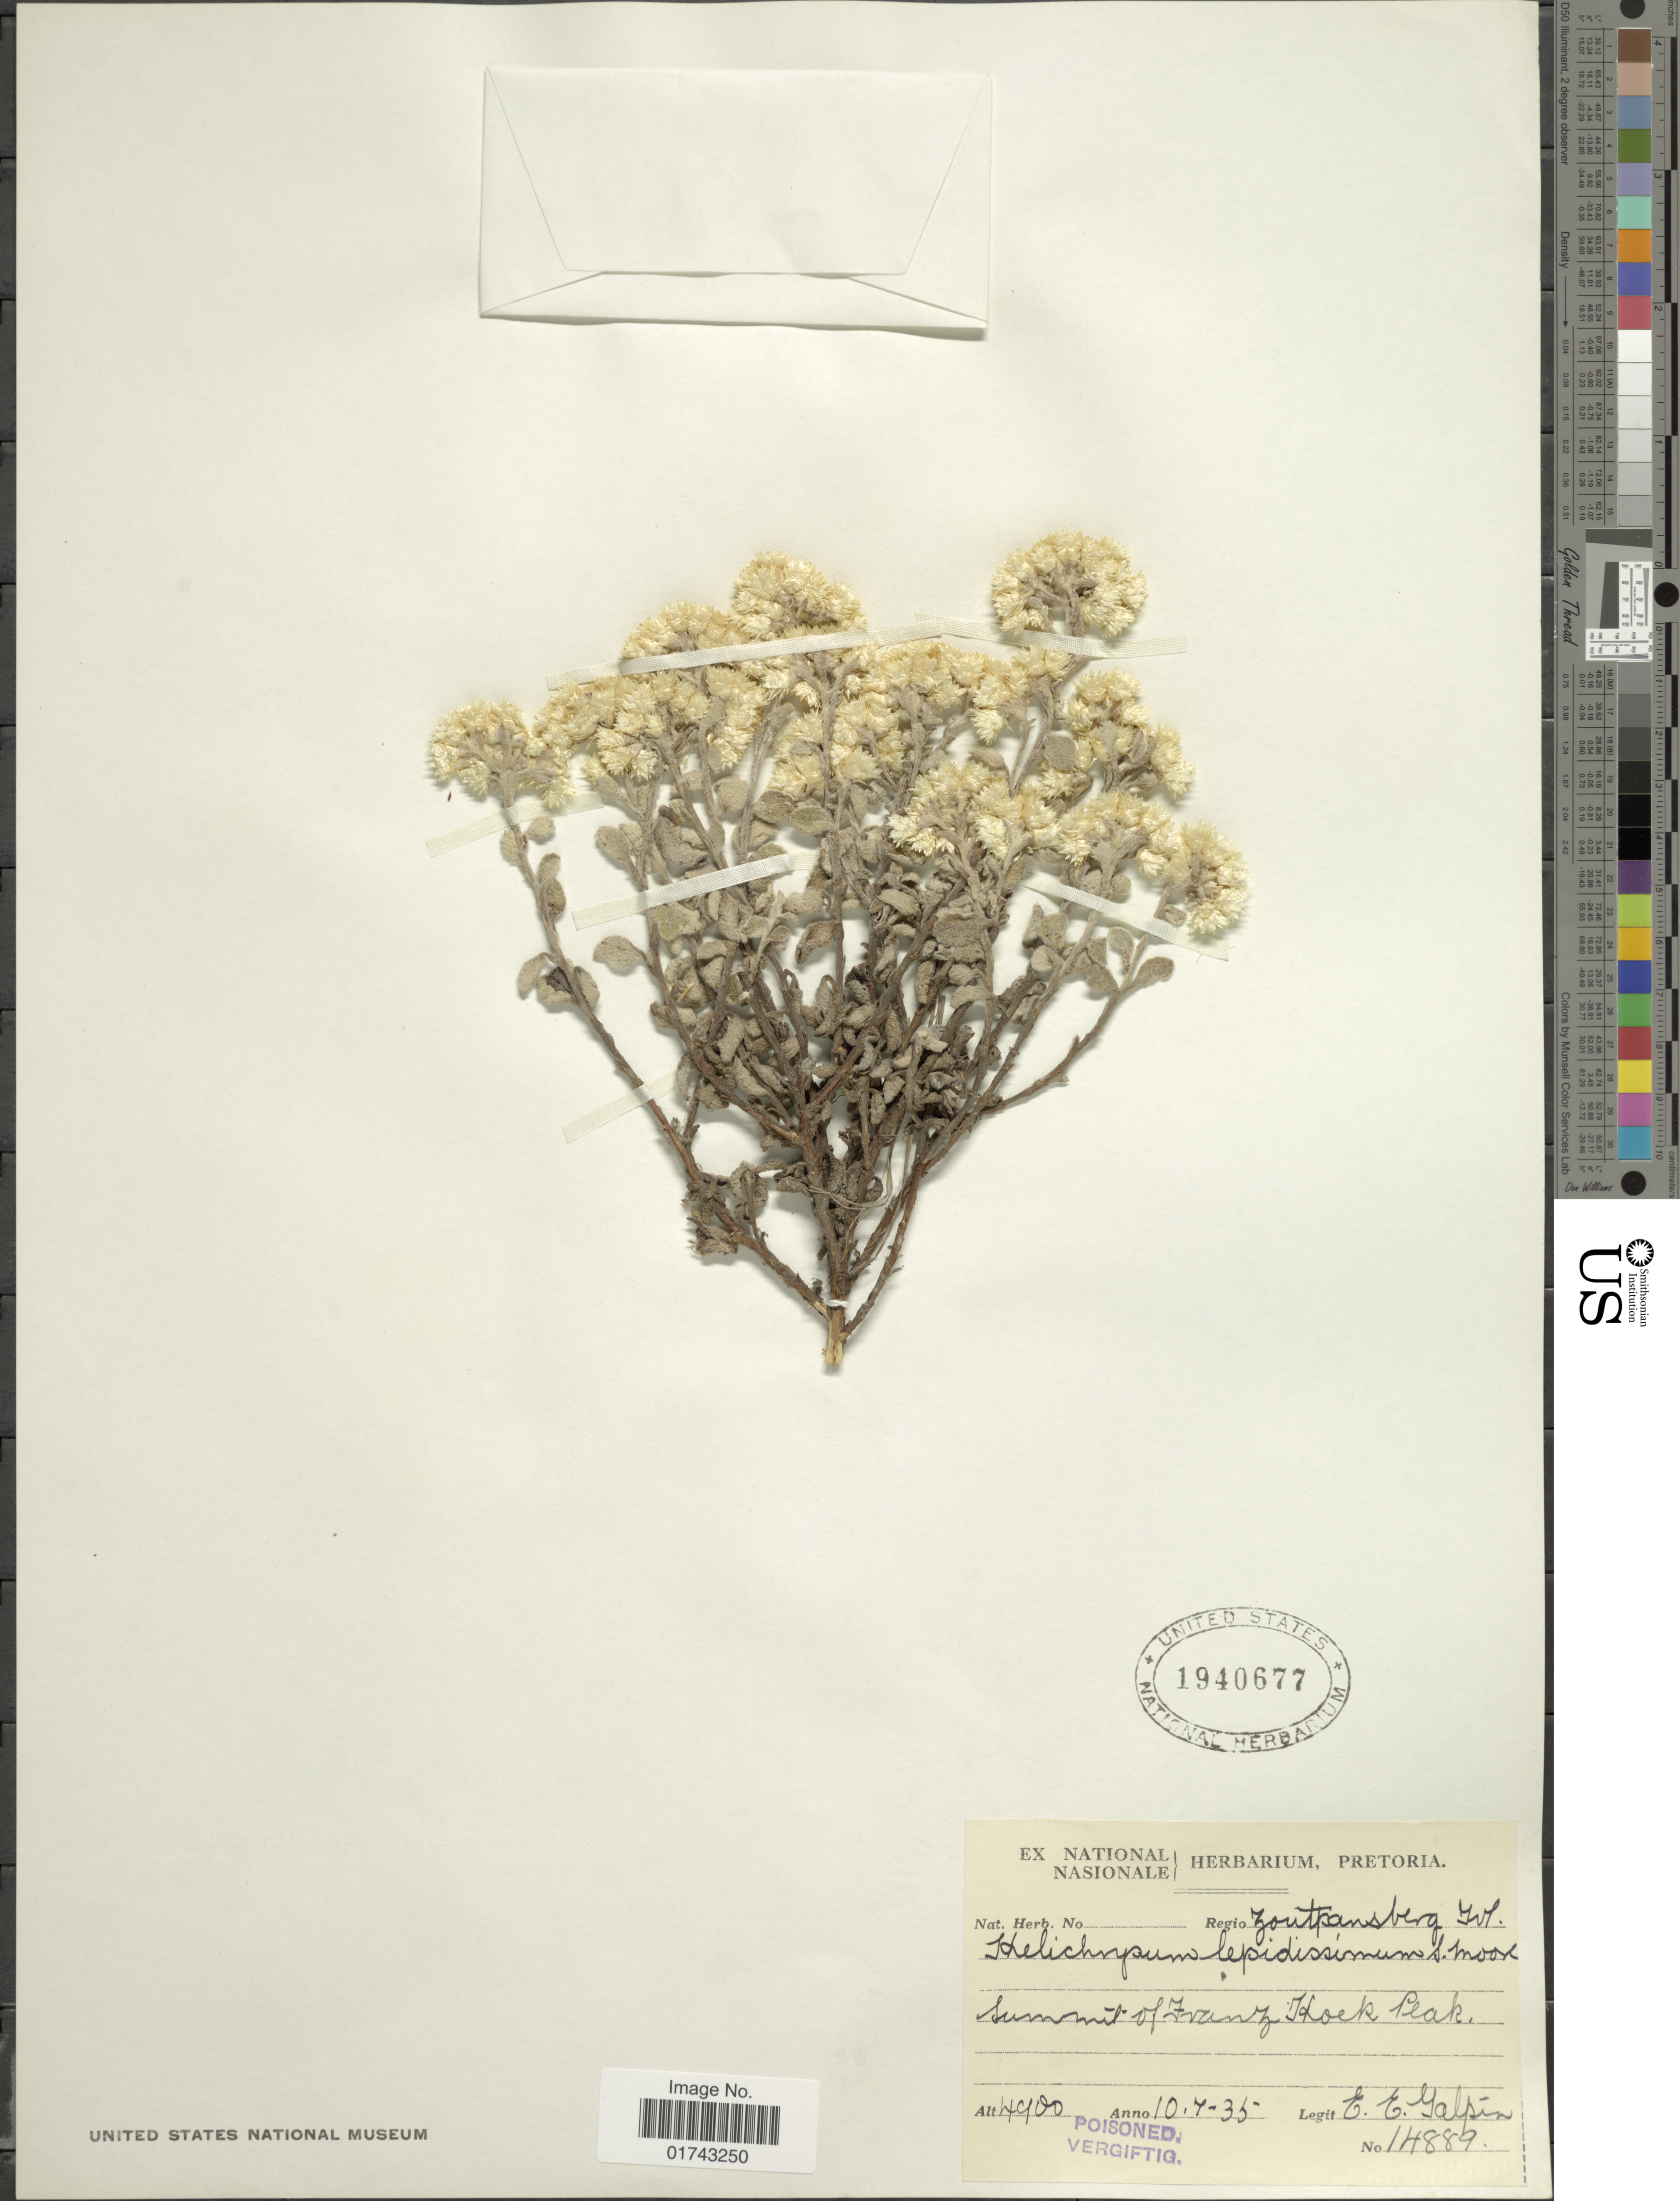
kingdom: Plantae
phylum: Tracheophyta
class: Magnoliopsida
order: Asterales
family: Asteraceae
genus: Helichrysum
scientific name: Helichrysum lepidissimum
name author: S. Moore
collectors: E. Galpin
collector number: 14889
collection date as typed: Transcribed d/m/y: 10/7/35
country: South Africa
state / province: Limpopo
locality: Zoutpansberg, Summit of Franz Hoek Peak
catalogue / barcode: US 1940677